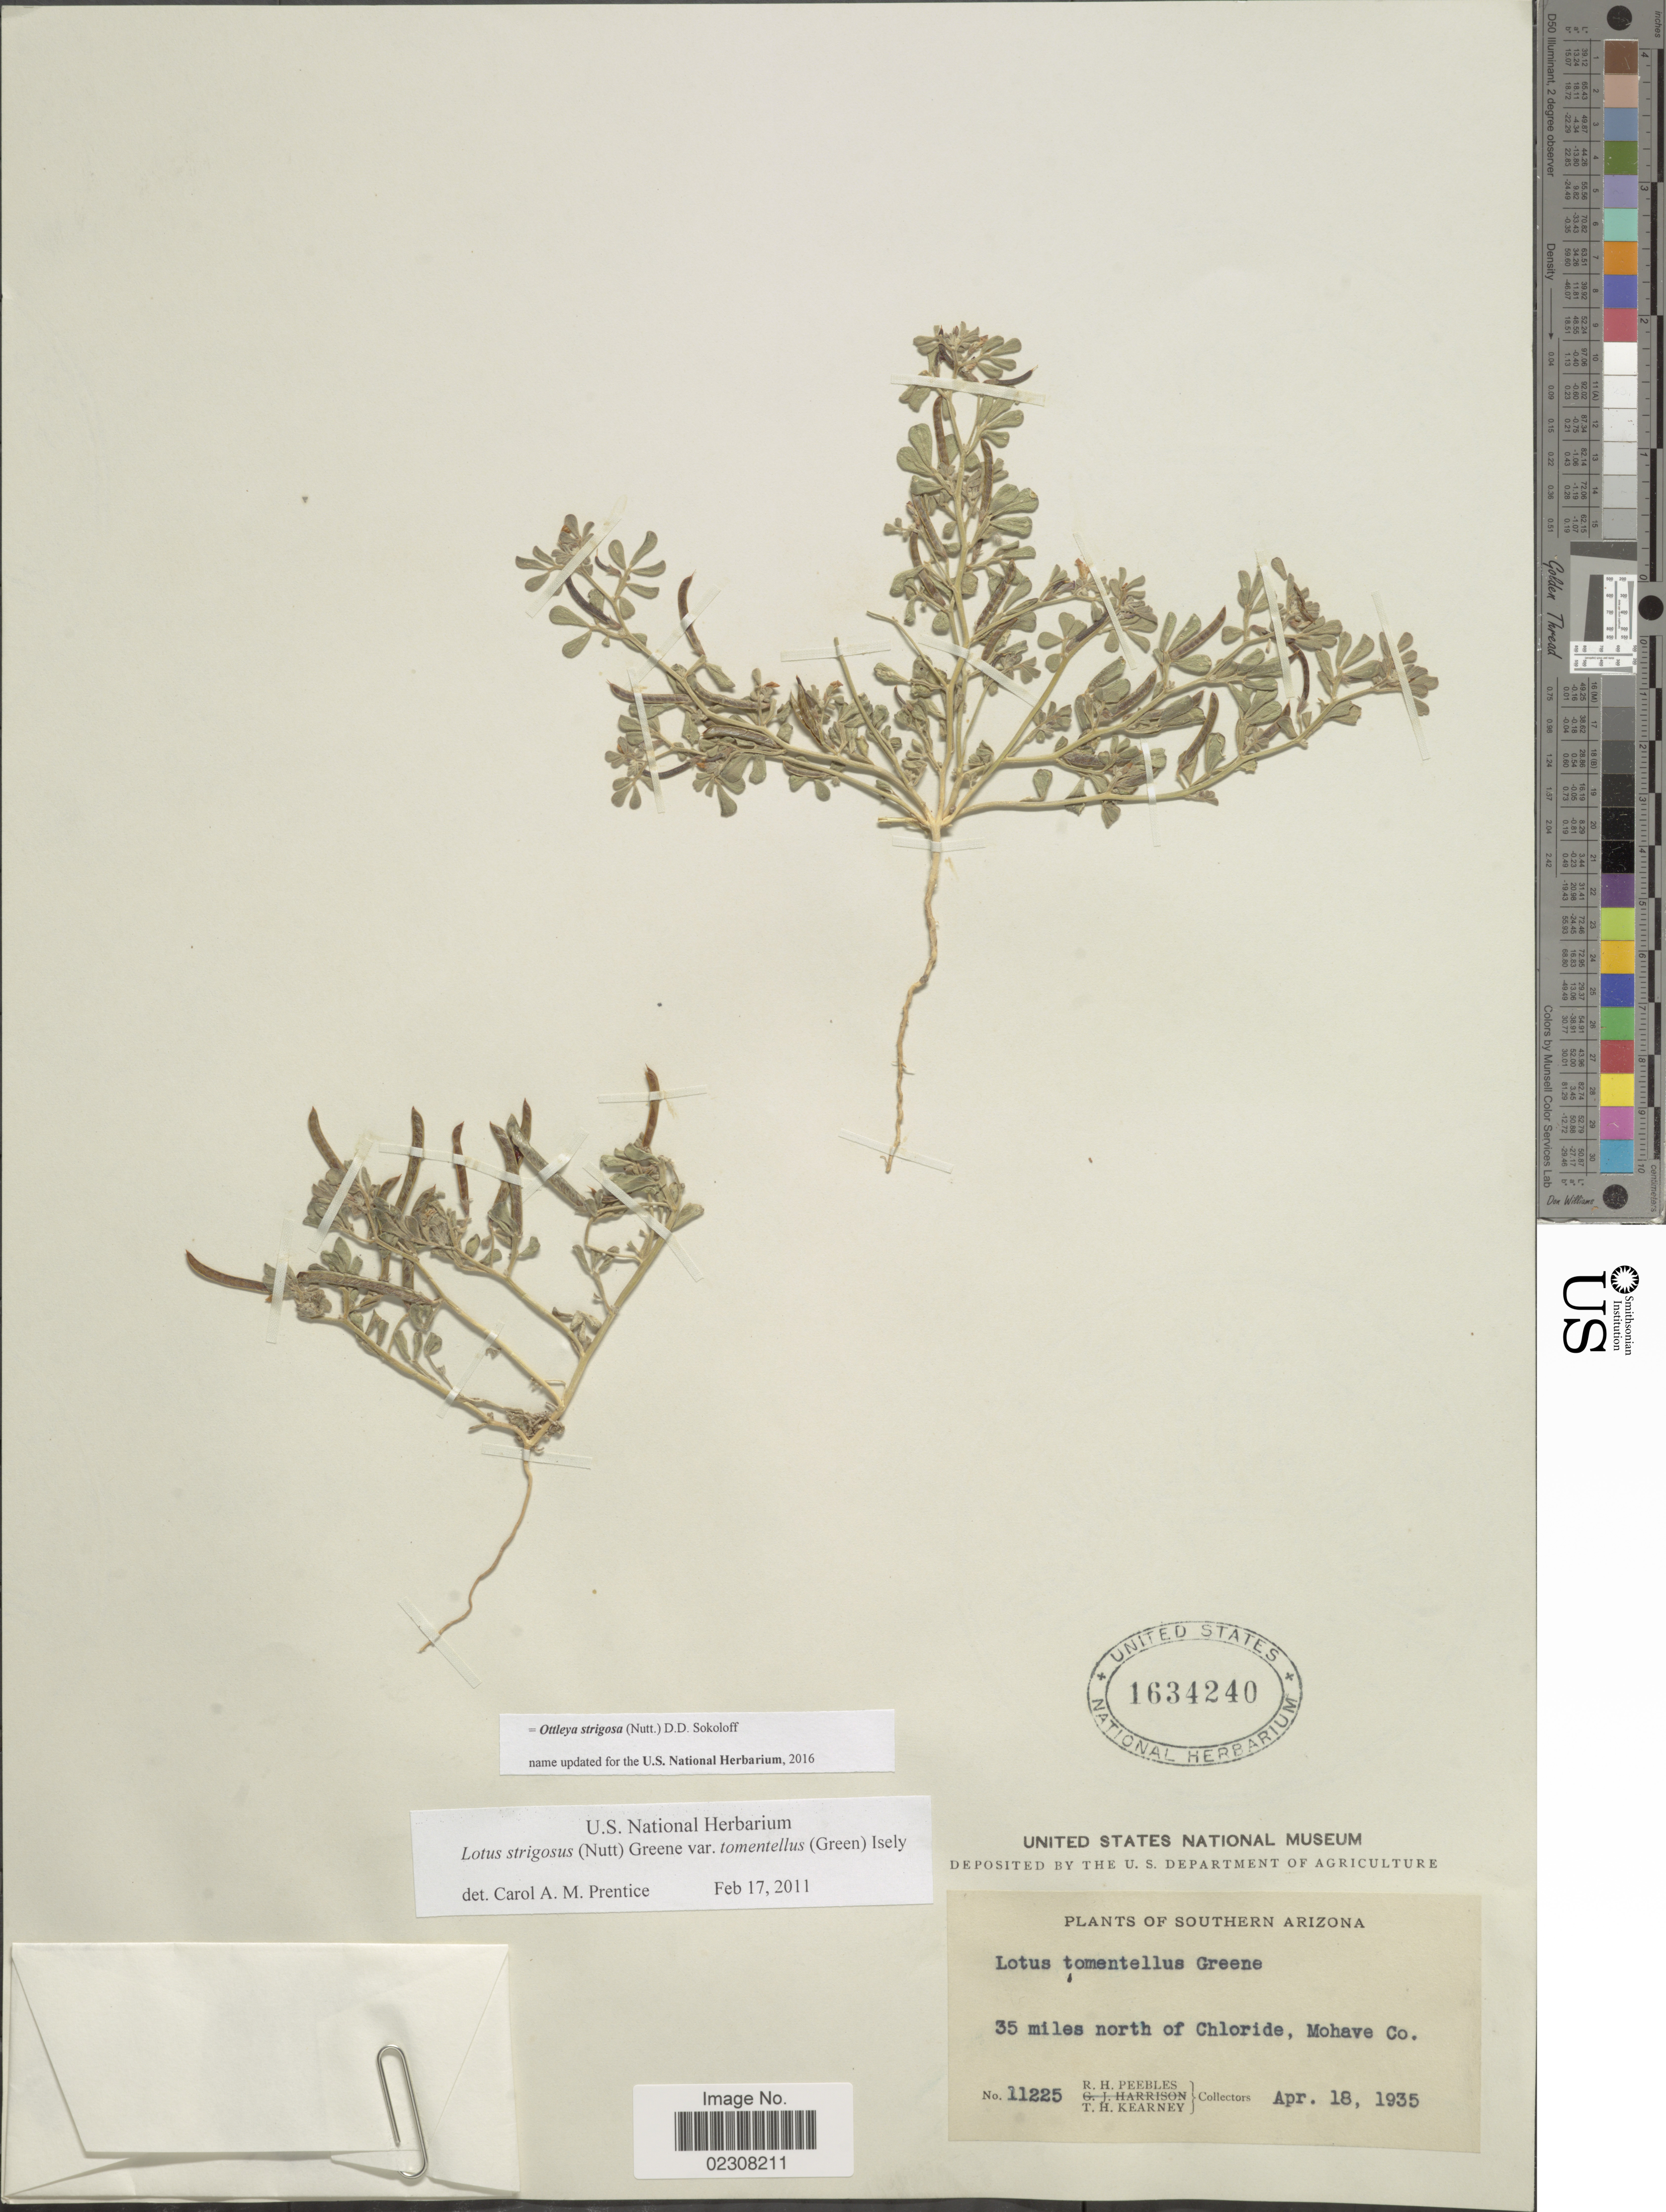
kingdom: Plantae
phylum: Tracheophyta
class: Magnoliopsida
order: Fabales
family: Fabaceae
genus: Ottleya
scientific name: Ottleya strigosa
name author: (Nutt.) D.D. Sokoloff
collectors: R. H. Peebles & T. H. Kearney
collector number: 11225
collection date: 1935-04-18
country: United States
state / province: Arizona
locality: Southern Arizona, 35 miles north of Chloride, Mohave Co.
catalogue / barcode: US 1634240